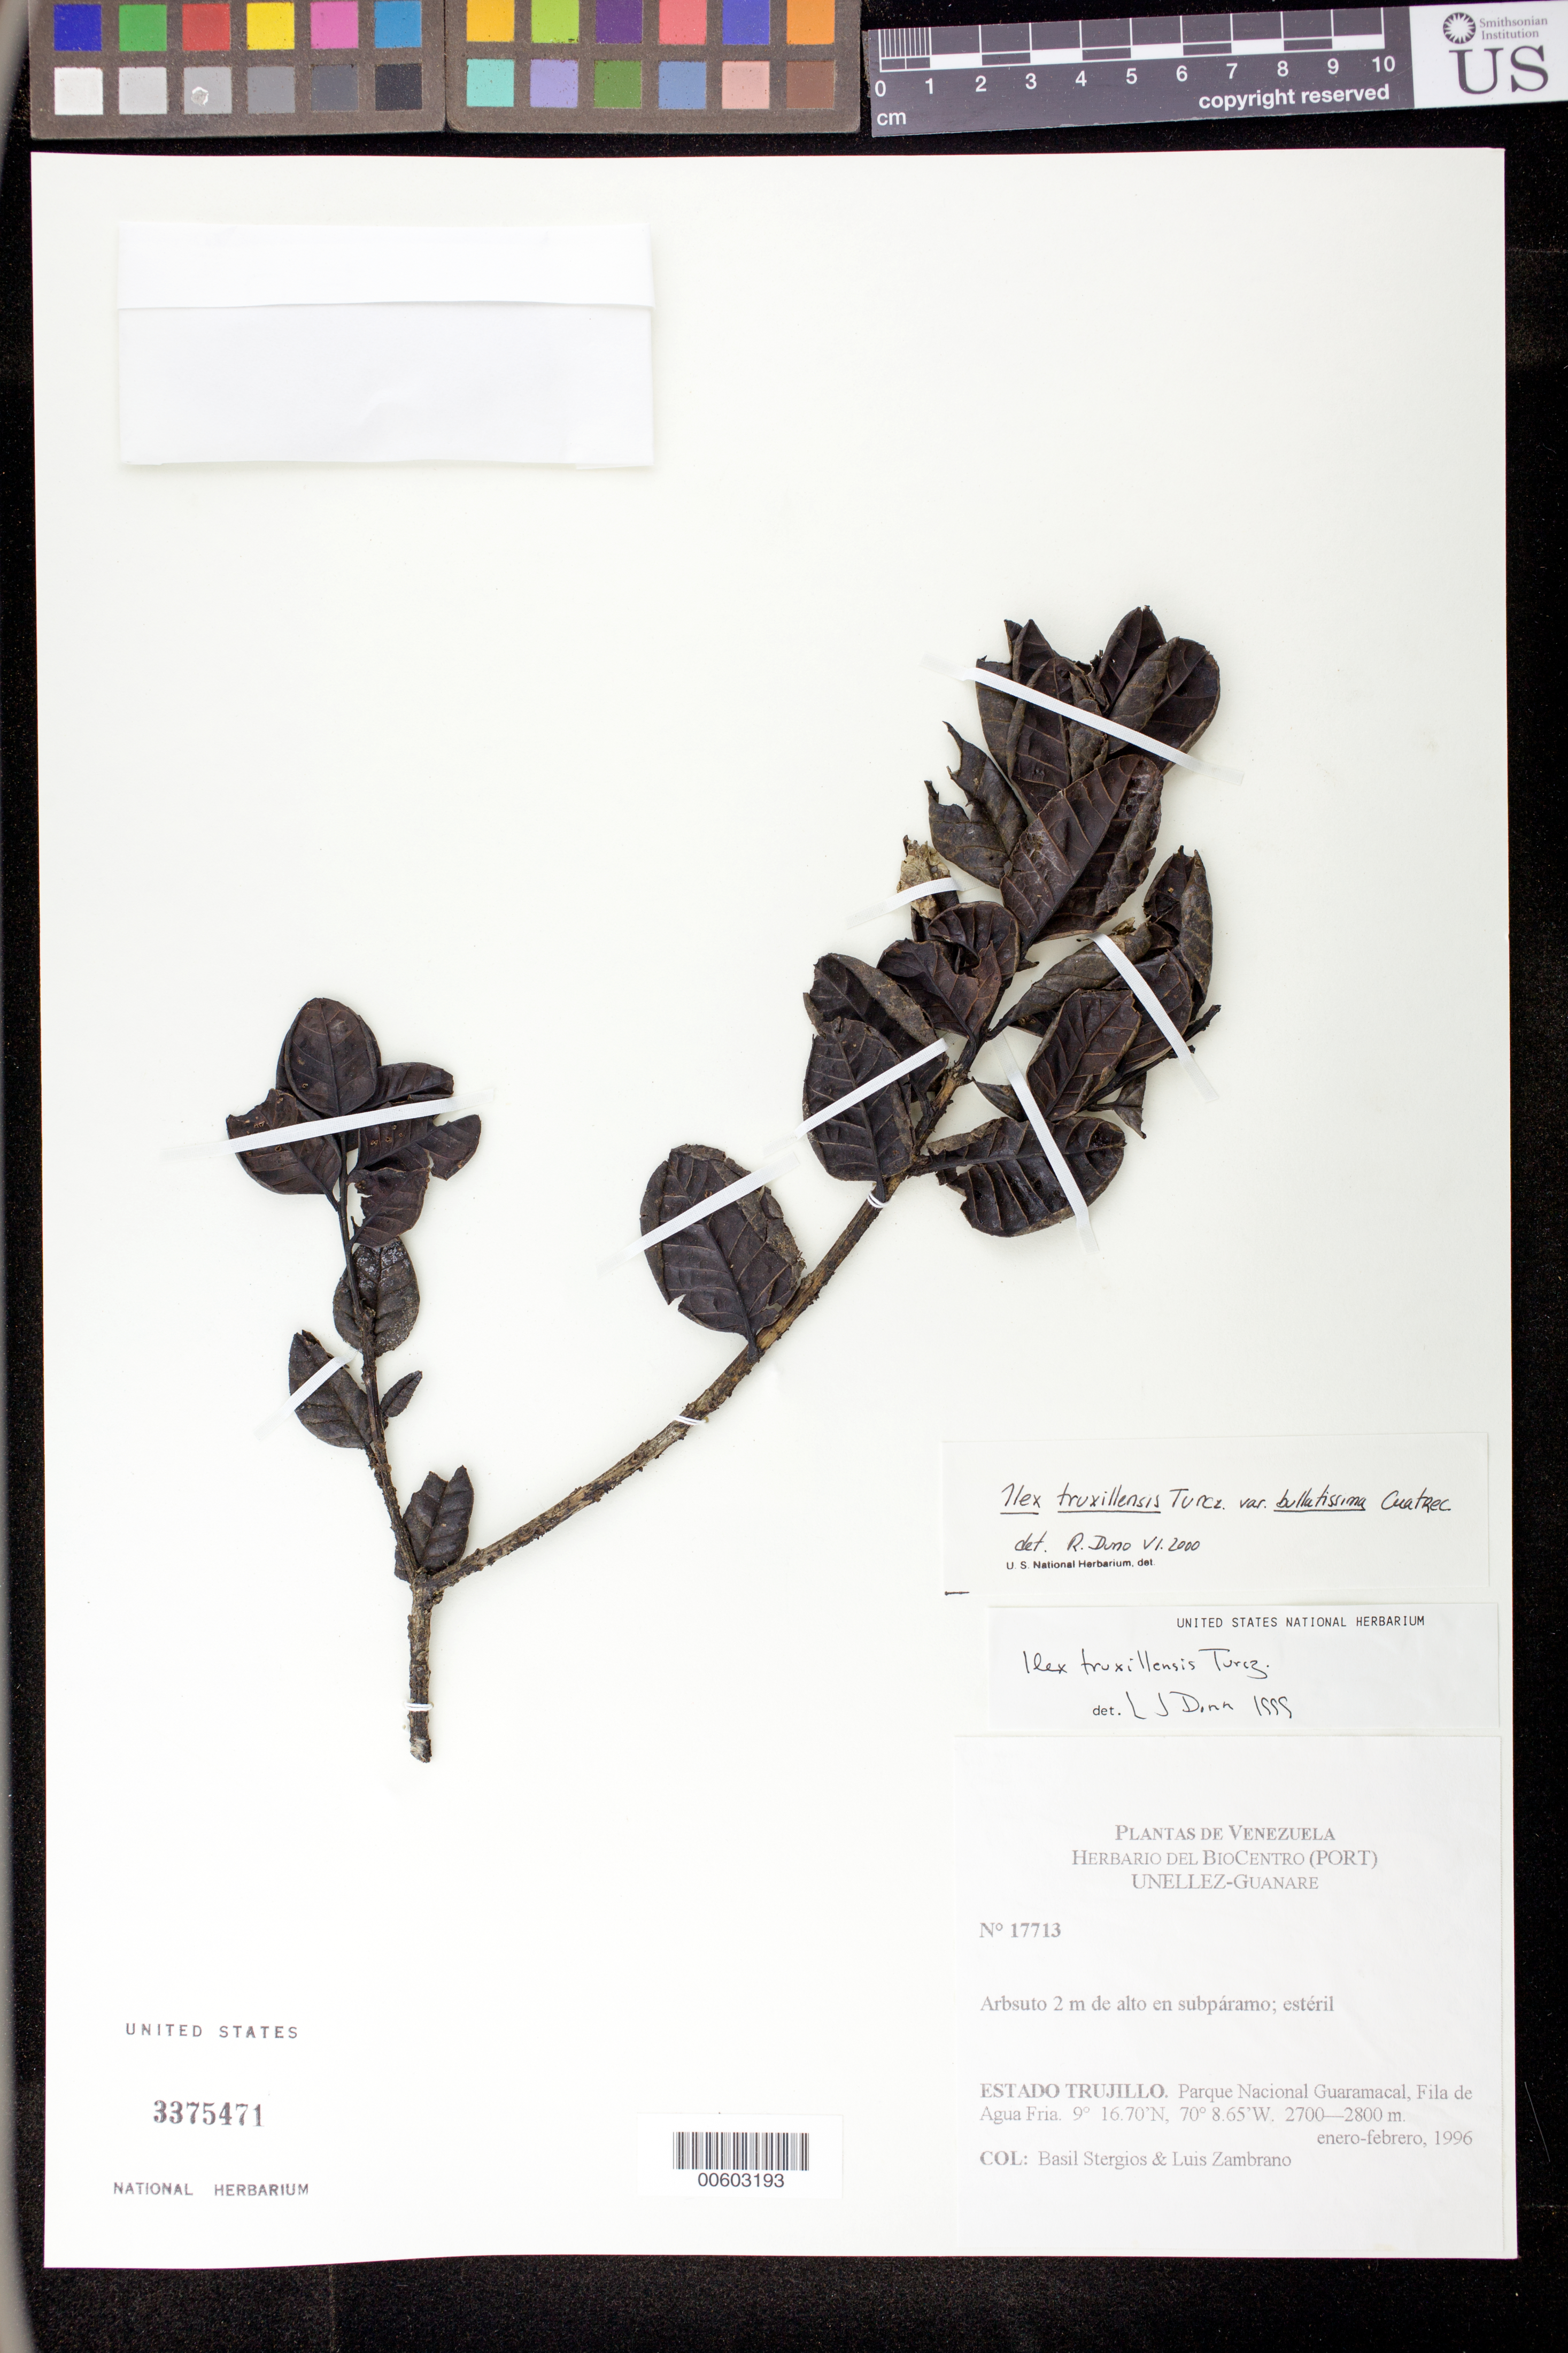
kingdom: Plantae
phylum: Tracheophyta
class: Magnoliopsida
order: Aquifoliales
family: Aquifoliaceae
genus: Ilex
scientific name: Ilex truxillensis var. bullatissima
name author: Cuatrec.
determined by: Duno de Stefano, R.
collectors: B. G. Stergios & L. Zambrano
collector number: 17713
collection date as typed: Jan 1996 to -- Feb 1996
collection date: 1996-01/1996-02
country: Venezuela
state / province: Trujillo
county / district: Boconó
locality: Parque Nacional Guaramacal, Fila de Agua Fria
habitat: Subpáramo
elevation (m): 2700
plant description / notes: PORT, US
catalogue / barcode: US 3375471